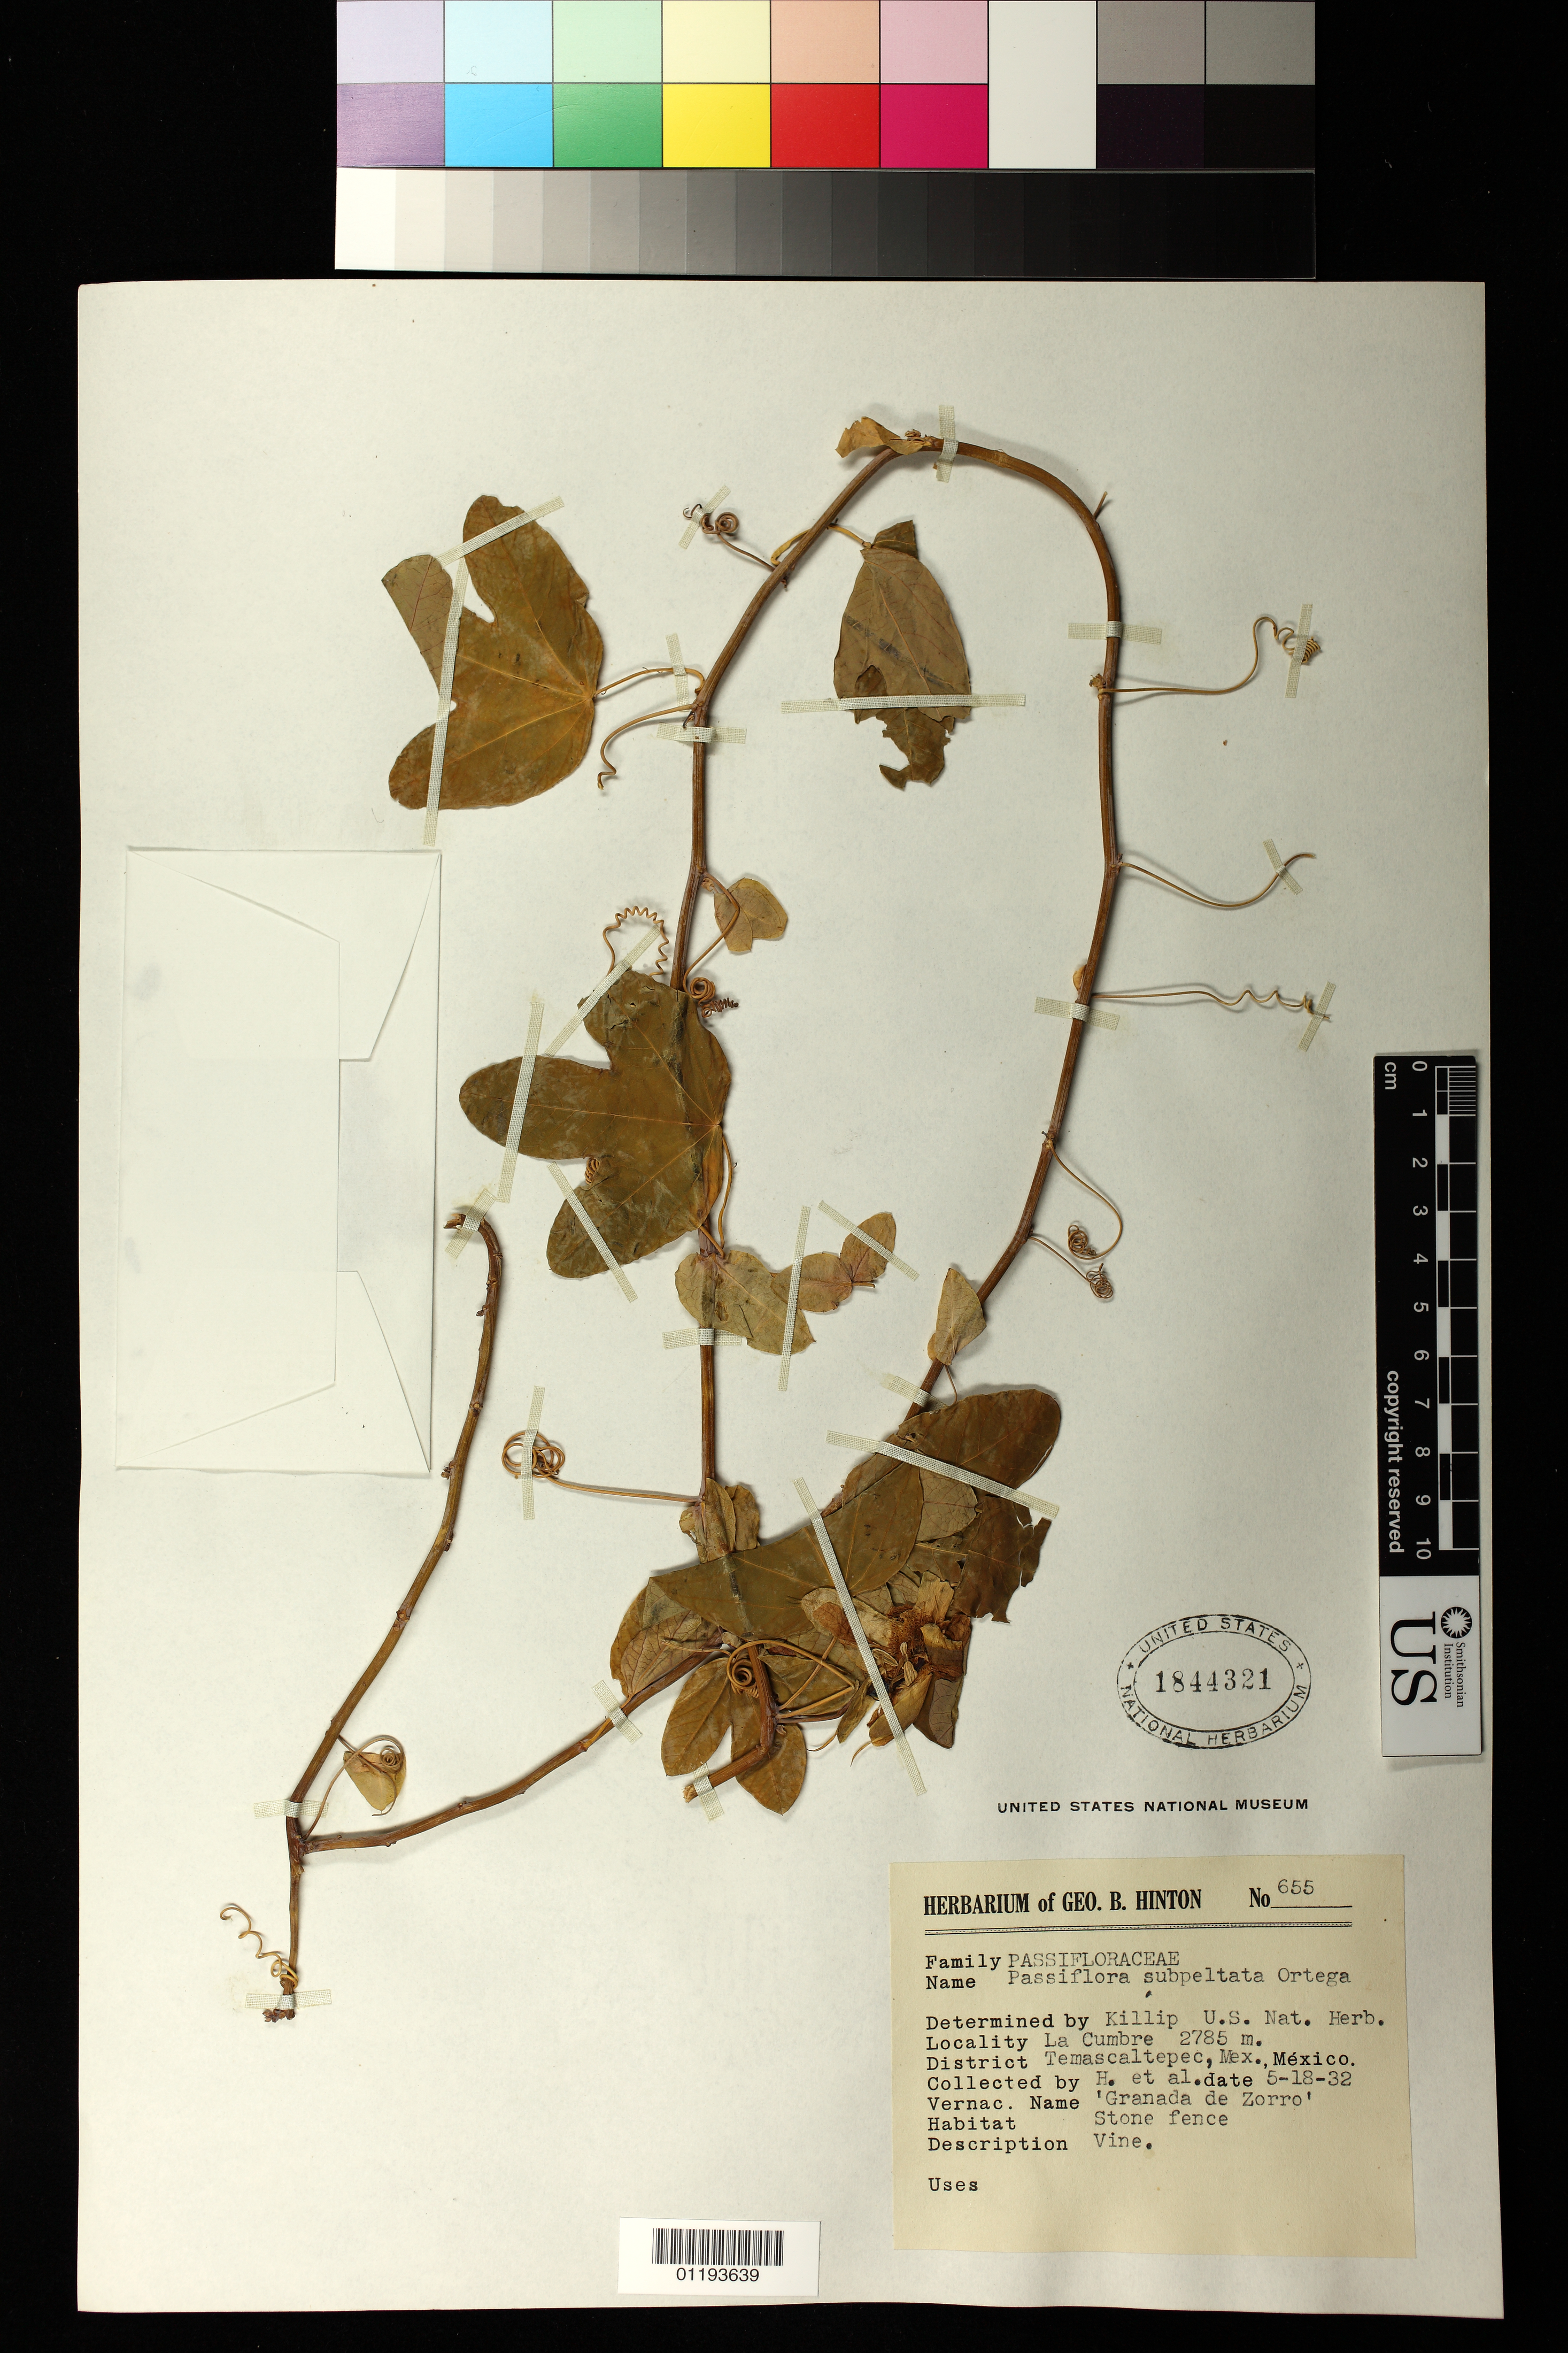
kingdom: Plantae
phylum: Tracheophyta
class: Magnoliopsida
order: Malpighiales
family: Passifloraceae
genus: Passiflora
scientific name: Passiflora subpeltata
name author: Ortega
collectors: G. B. Hinton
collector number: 655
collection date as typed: May 18 1932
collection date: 1932-05-18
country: Mexico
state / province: México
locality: La Cumbre, Temascaltepec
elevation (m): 2785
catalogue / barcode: US 1844321